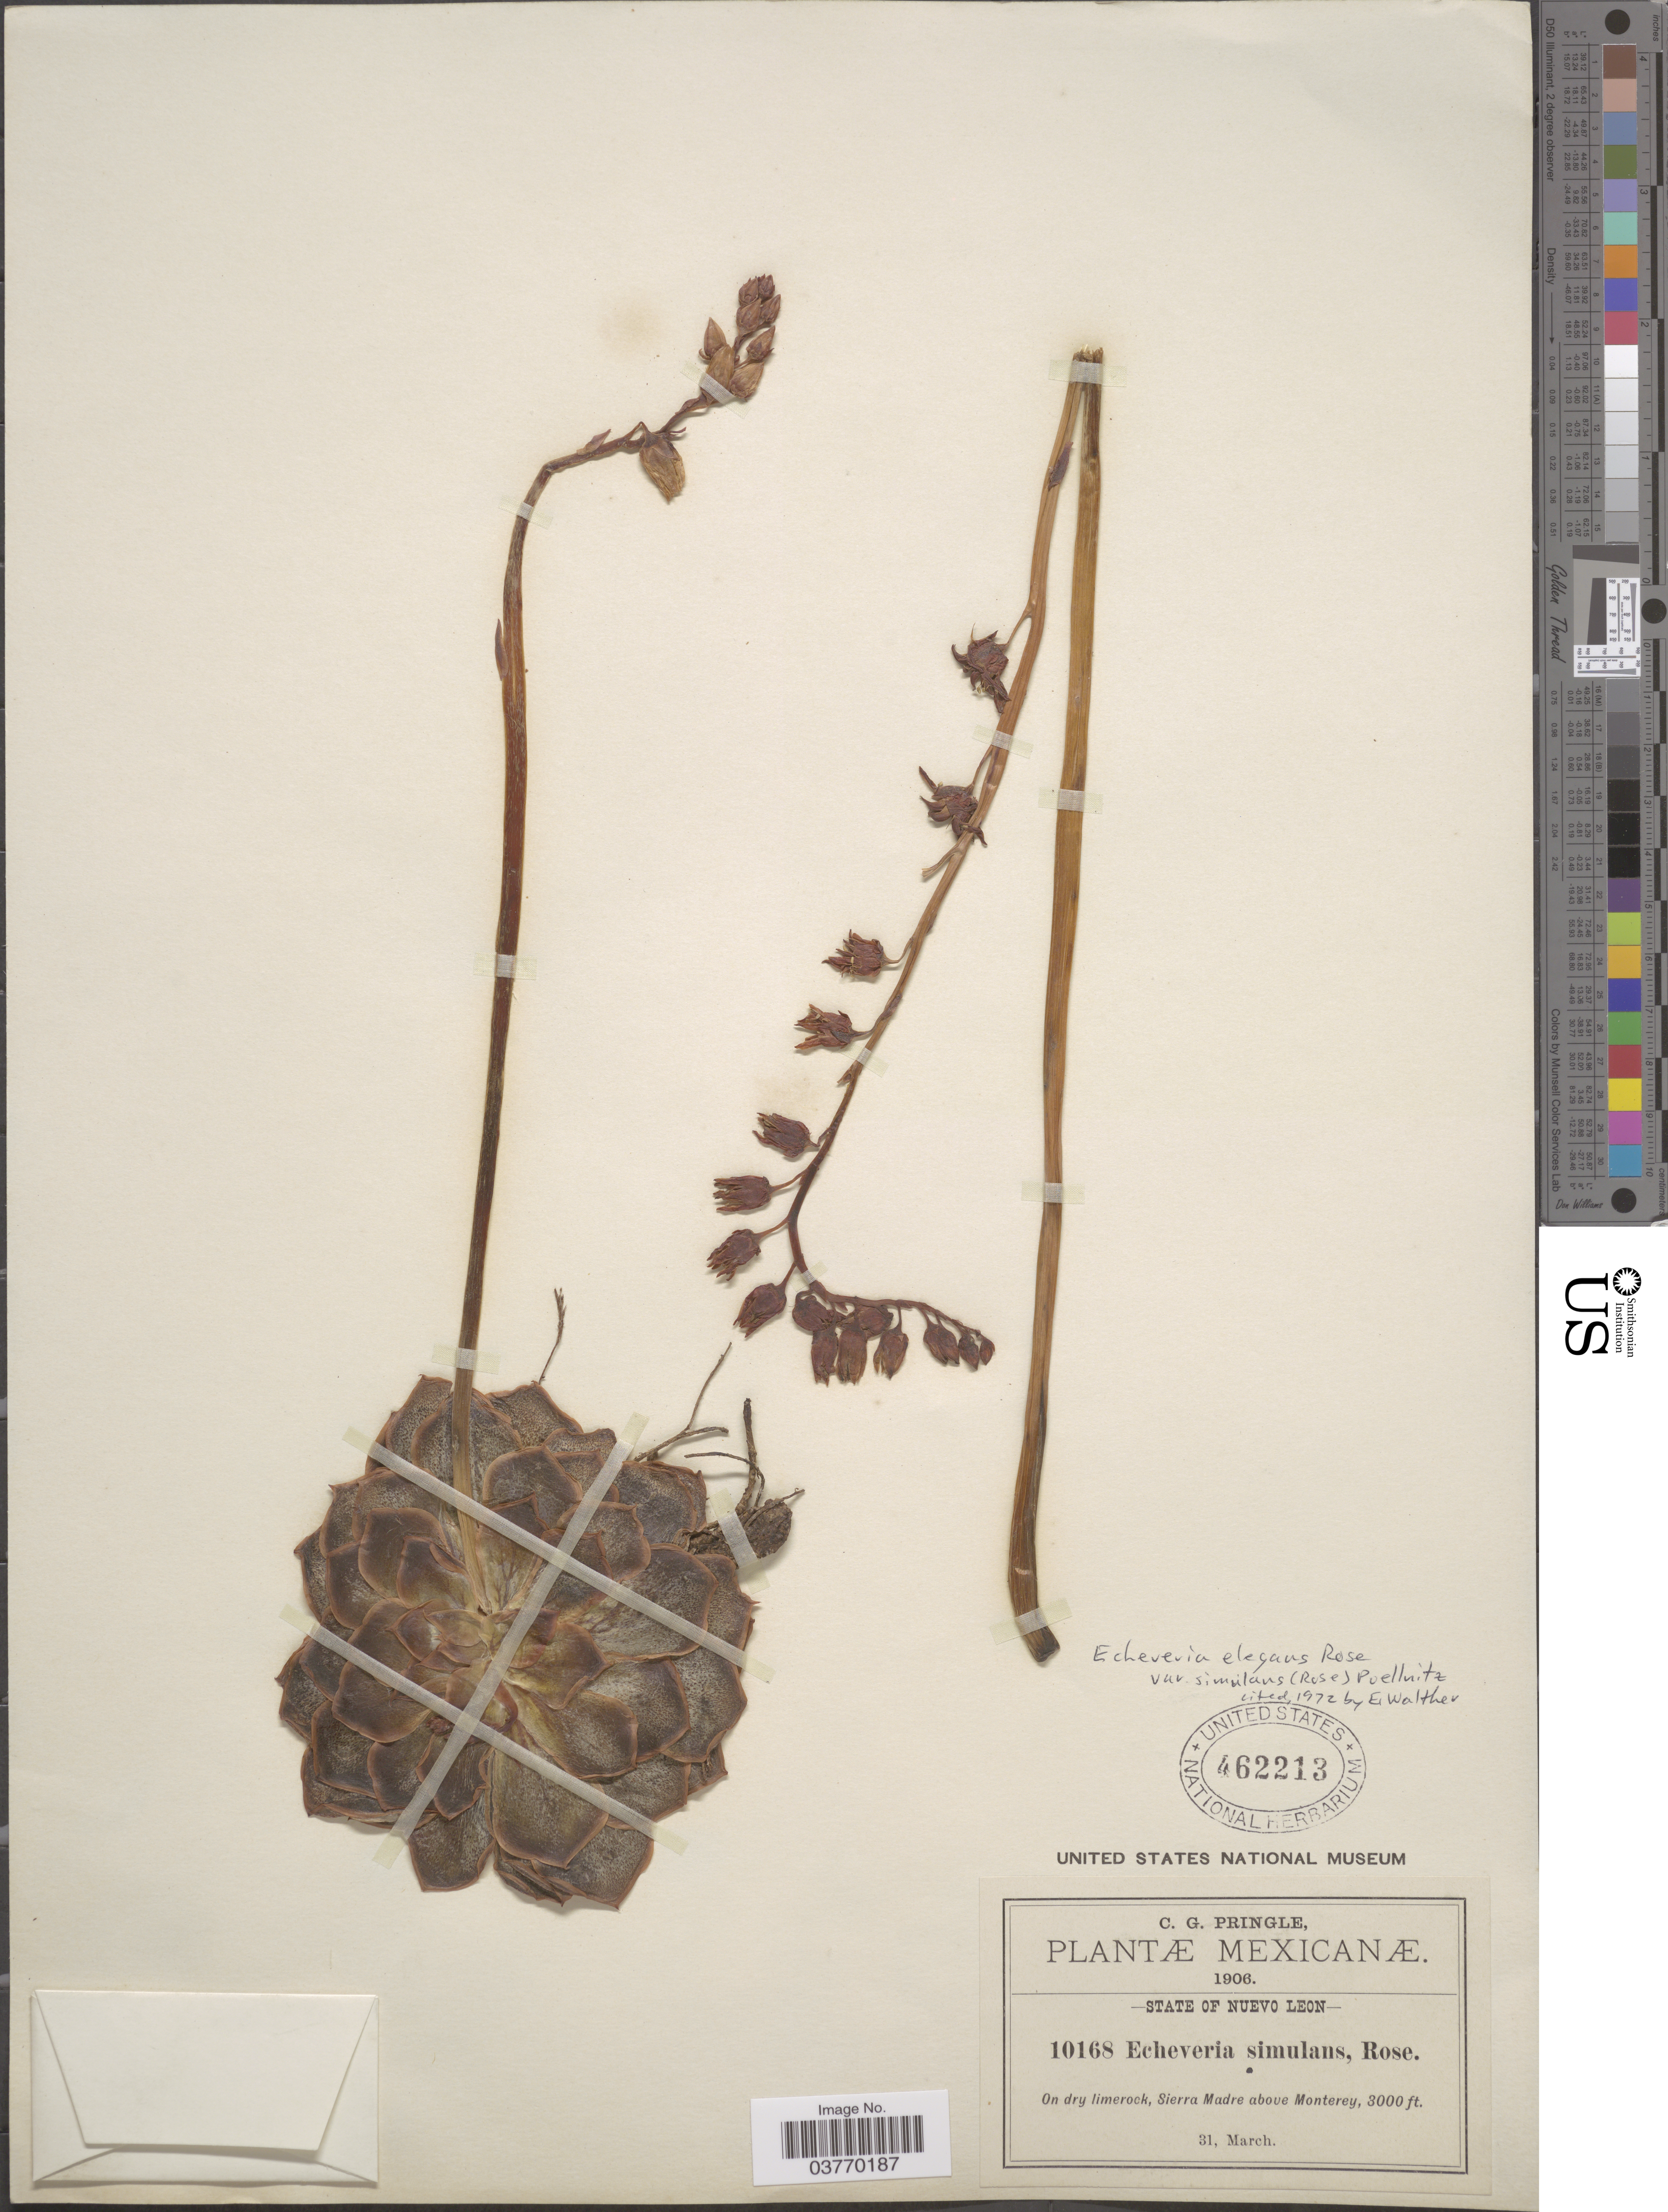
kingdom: Plantae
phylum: Tracheophyta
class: Magnoliopsida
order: Saxifragales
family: Crassulaceae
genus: Echeveria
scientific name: Echeveria elegans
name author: Rose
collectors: C. G. Pringle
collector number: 10168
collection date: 1906-03-31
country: Mexico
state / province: Nuevo León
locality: On dry limerock, Sierra Madre above Monterey.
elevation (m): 914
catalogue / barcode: US 462213